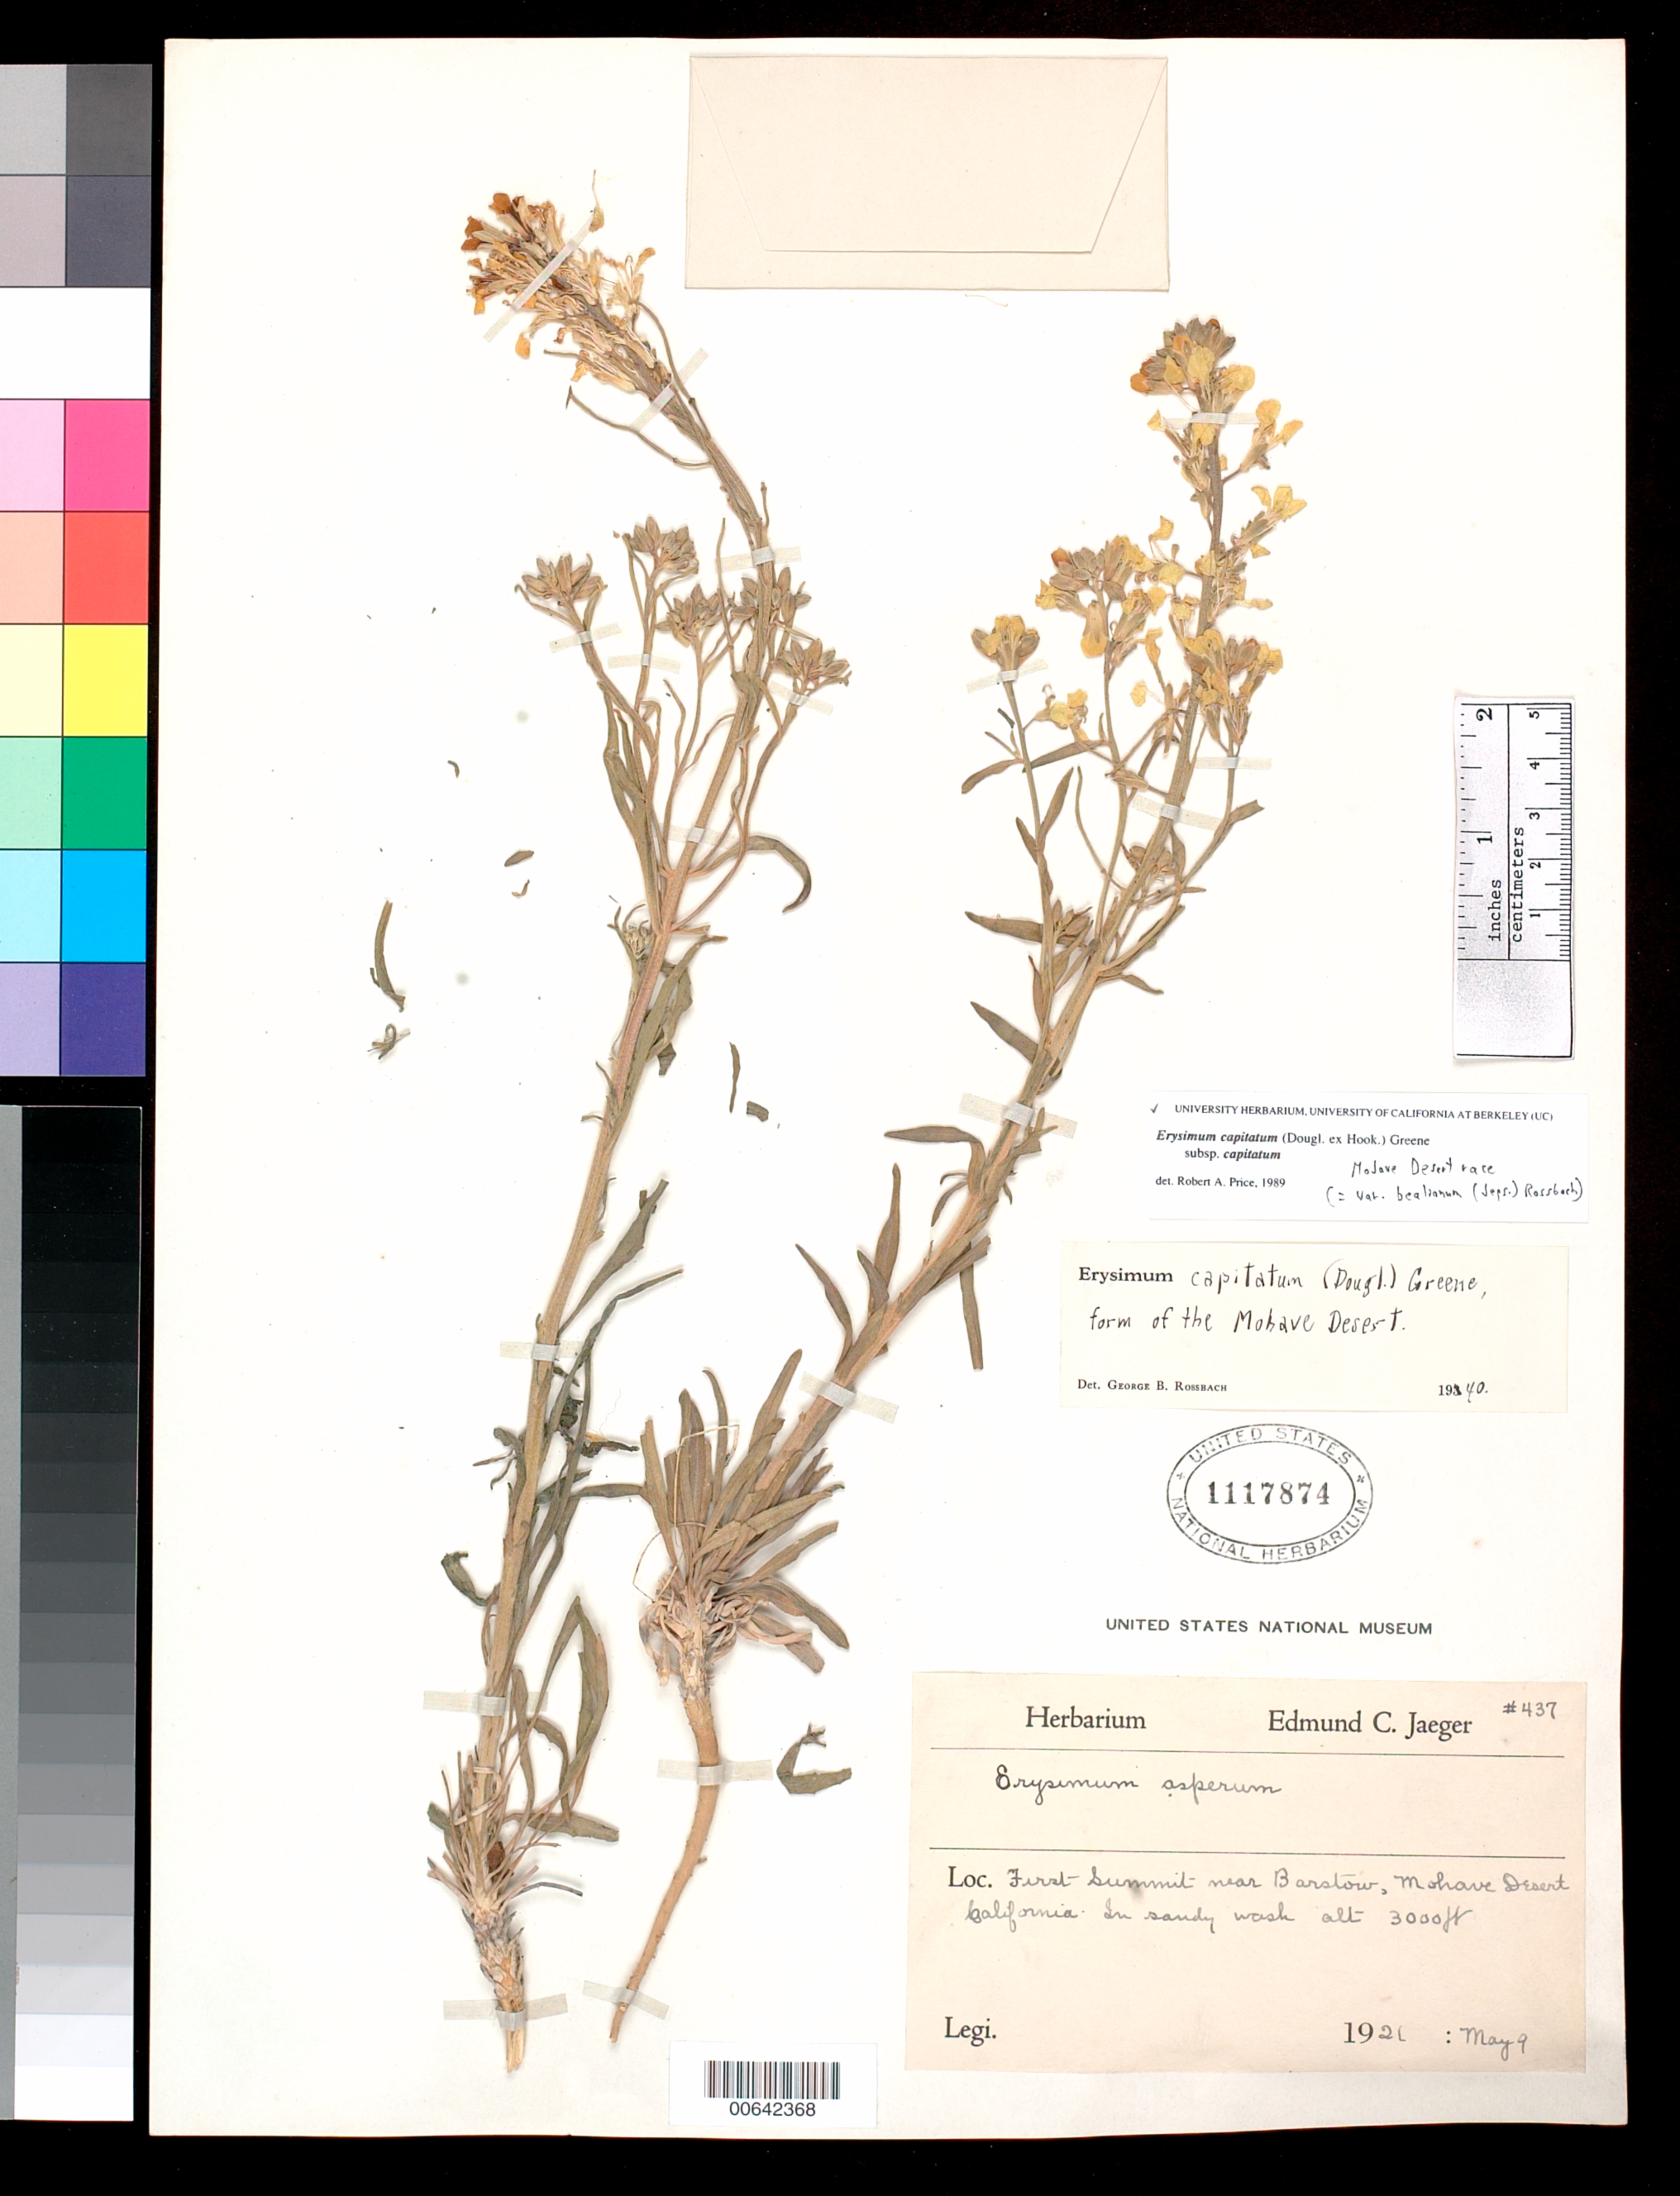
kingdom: Plantae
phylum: Tracheophyta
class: Magnoliopsida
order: Brassicales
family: Brassicaceae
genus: Erysimum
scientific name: Erysimum capitatum subsp. capitatum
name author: (Douglas ex Hook.) Greene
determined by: Price, R. A., (LA), University of California - Los Angeles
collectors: E. Jaeger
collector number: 437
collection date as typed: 09 May 1921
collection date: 1921-05-09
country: United States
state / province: California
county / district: Kern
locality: First Summit near Barstow, Mohave Desert, in sandy wash.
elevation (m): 914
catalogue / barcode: US 1117874